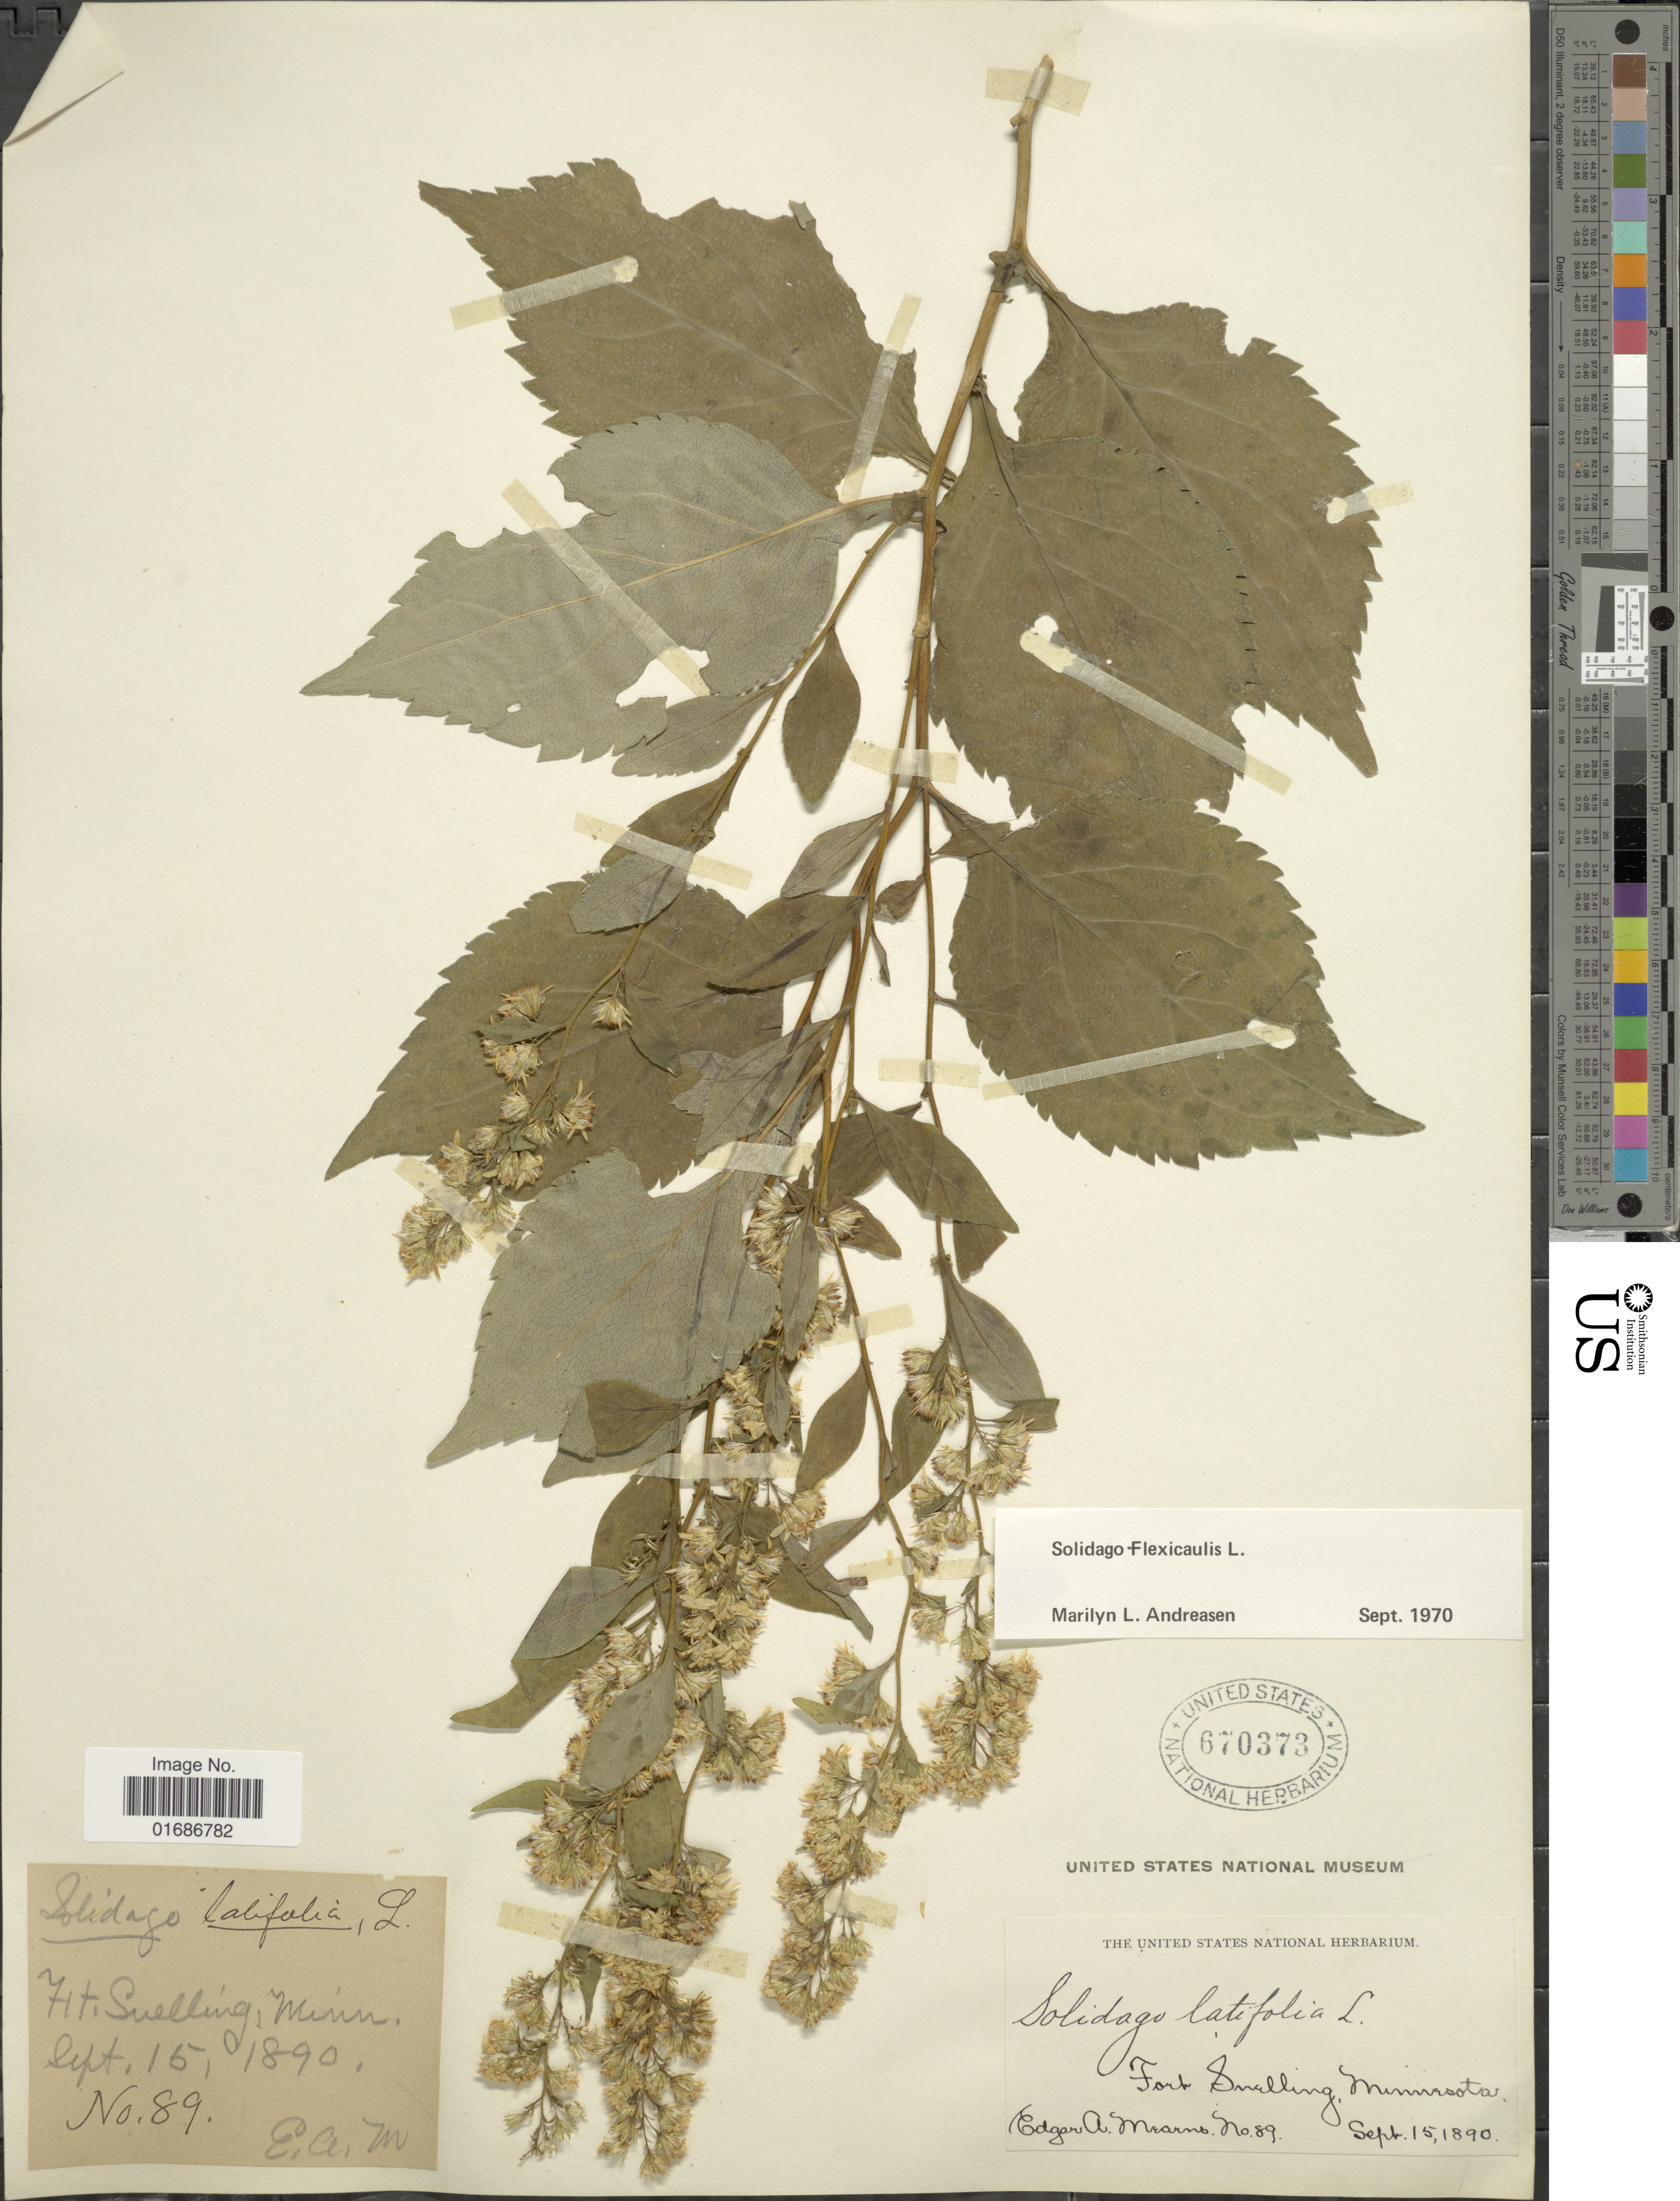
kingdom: Plantae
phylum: Tracheophyta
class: Magnoliopsida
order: Asterales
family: Asteraceae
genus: Solidago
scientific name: Solidago flexicaulis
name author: L.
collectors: E. A. Mearns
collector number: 89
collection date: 1890-09-15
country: United States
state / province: Minnesota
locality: Fort Snelling, Minnesota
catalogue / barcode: US 670373